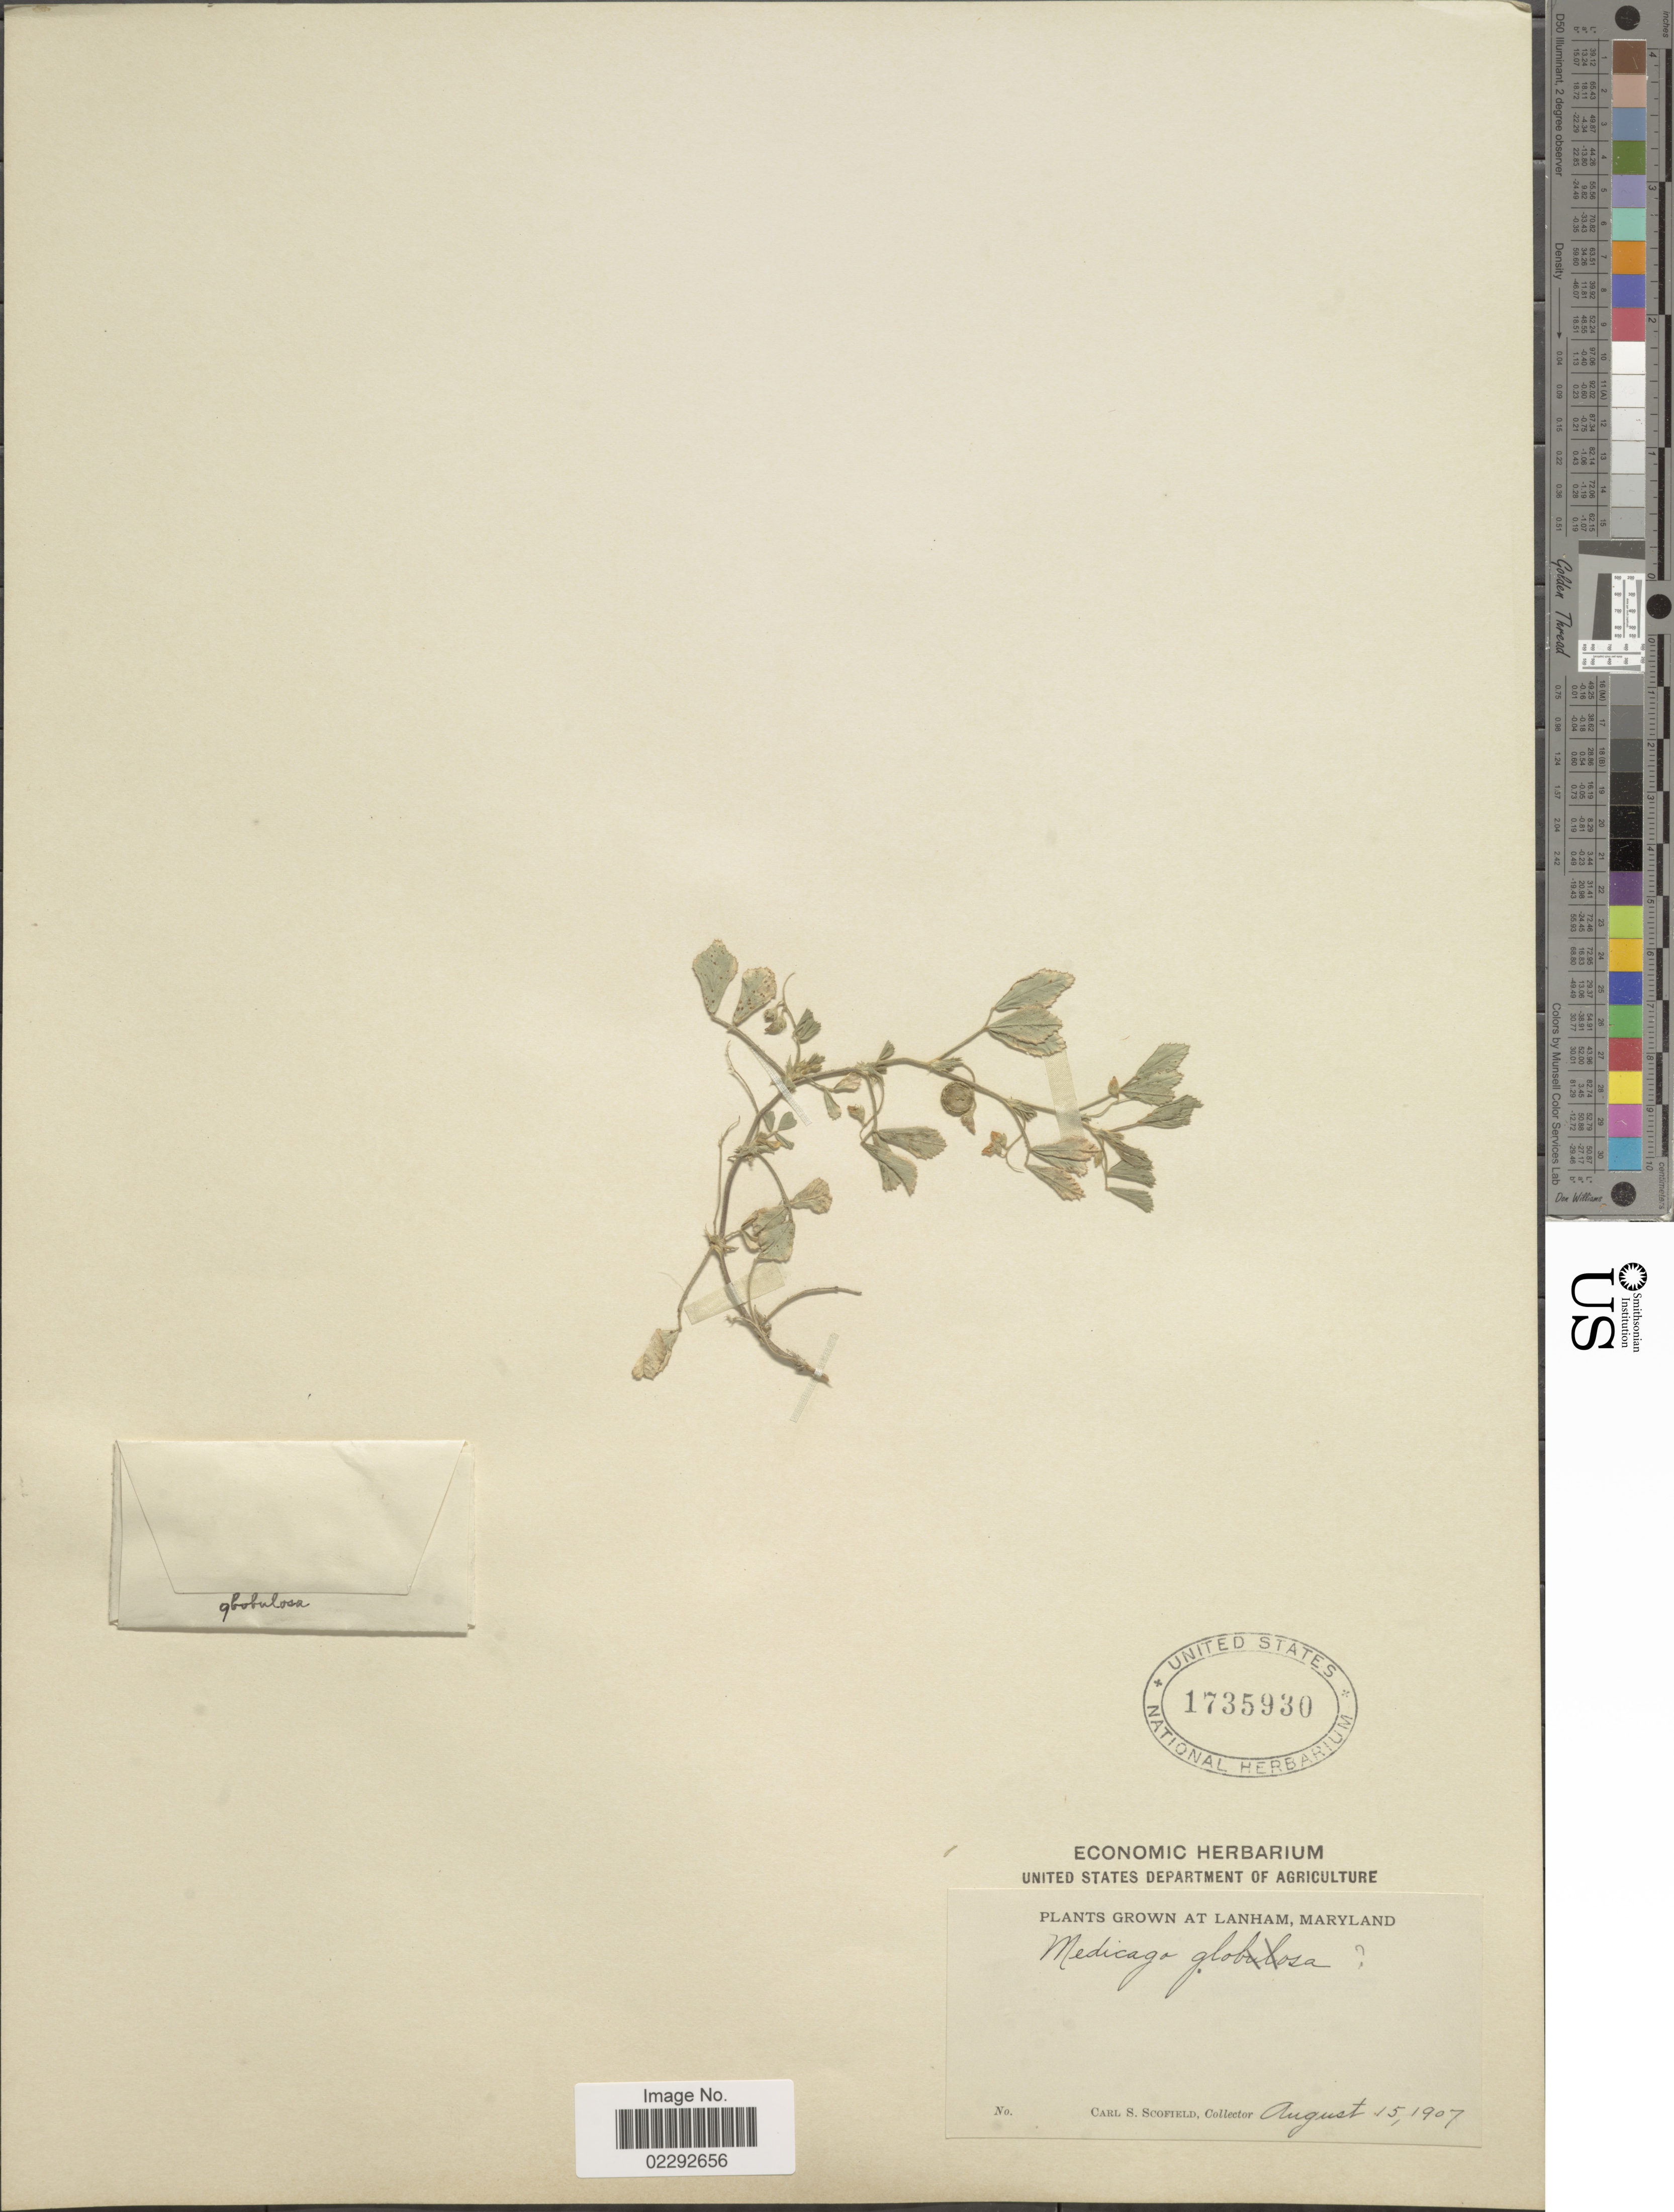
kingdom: Plantae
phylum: Tracheophyta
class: Magnoliopsida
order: Fabales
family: Fabaceae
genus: Medicago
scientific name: Medicago globosa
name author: C. Presl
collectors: C. Scofield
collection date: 1907-08-15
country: United States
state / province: Maryland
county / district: Prince George's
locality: Lanham, Maryland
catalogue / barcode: US 1735930